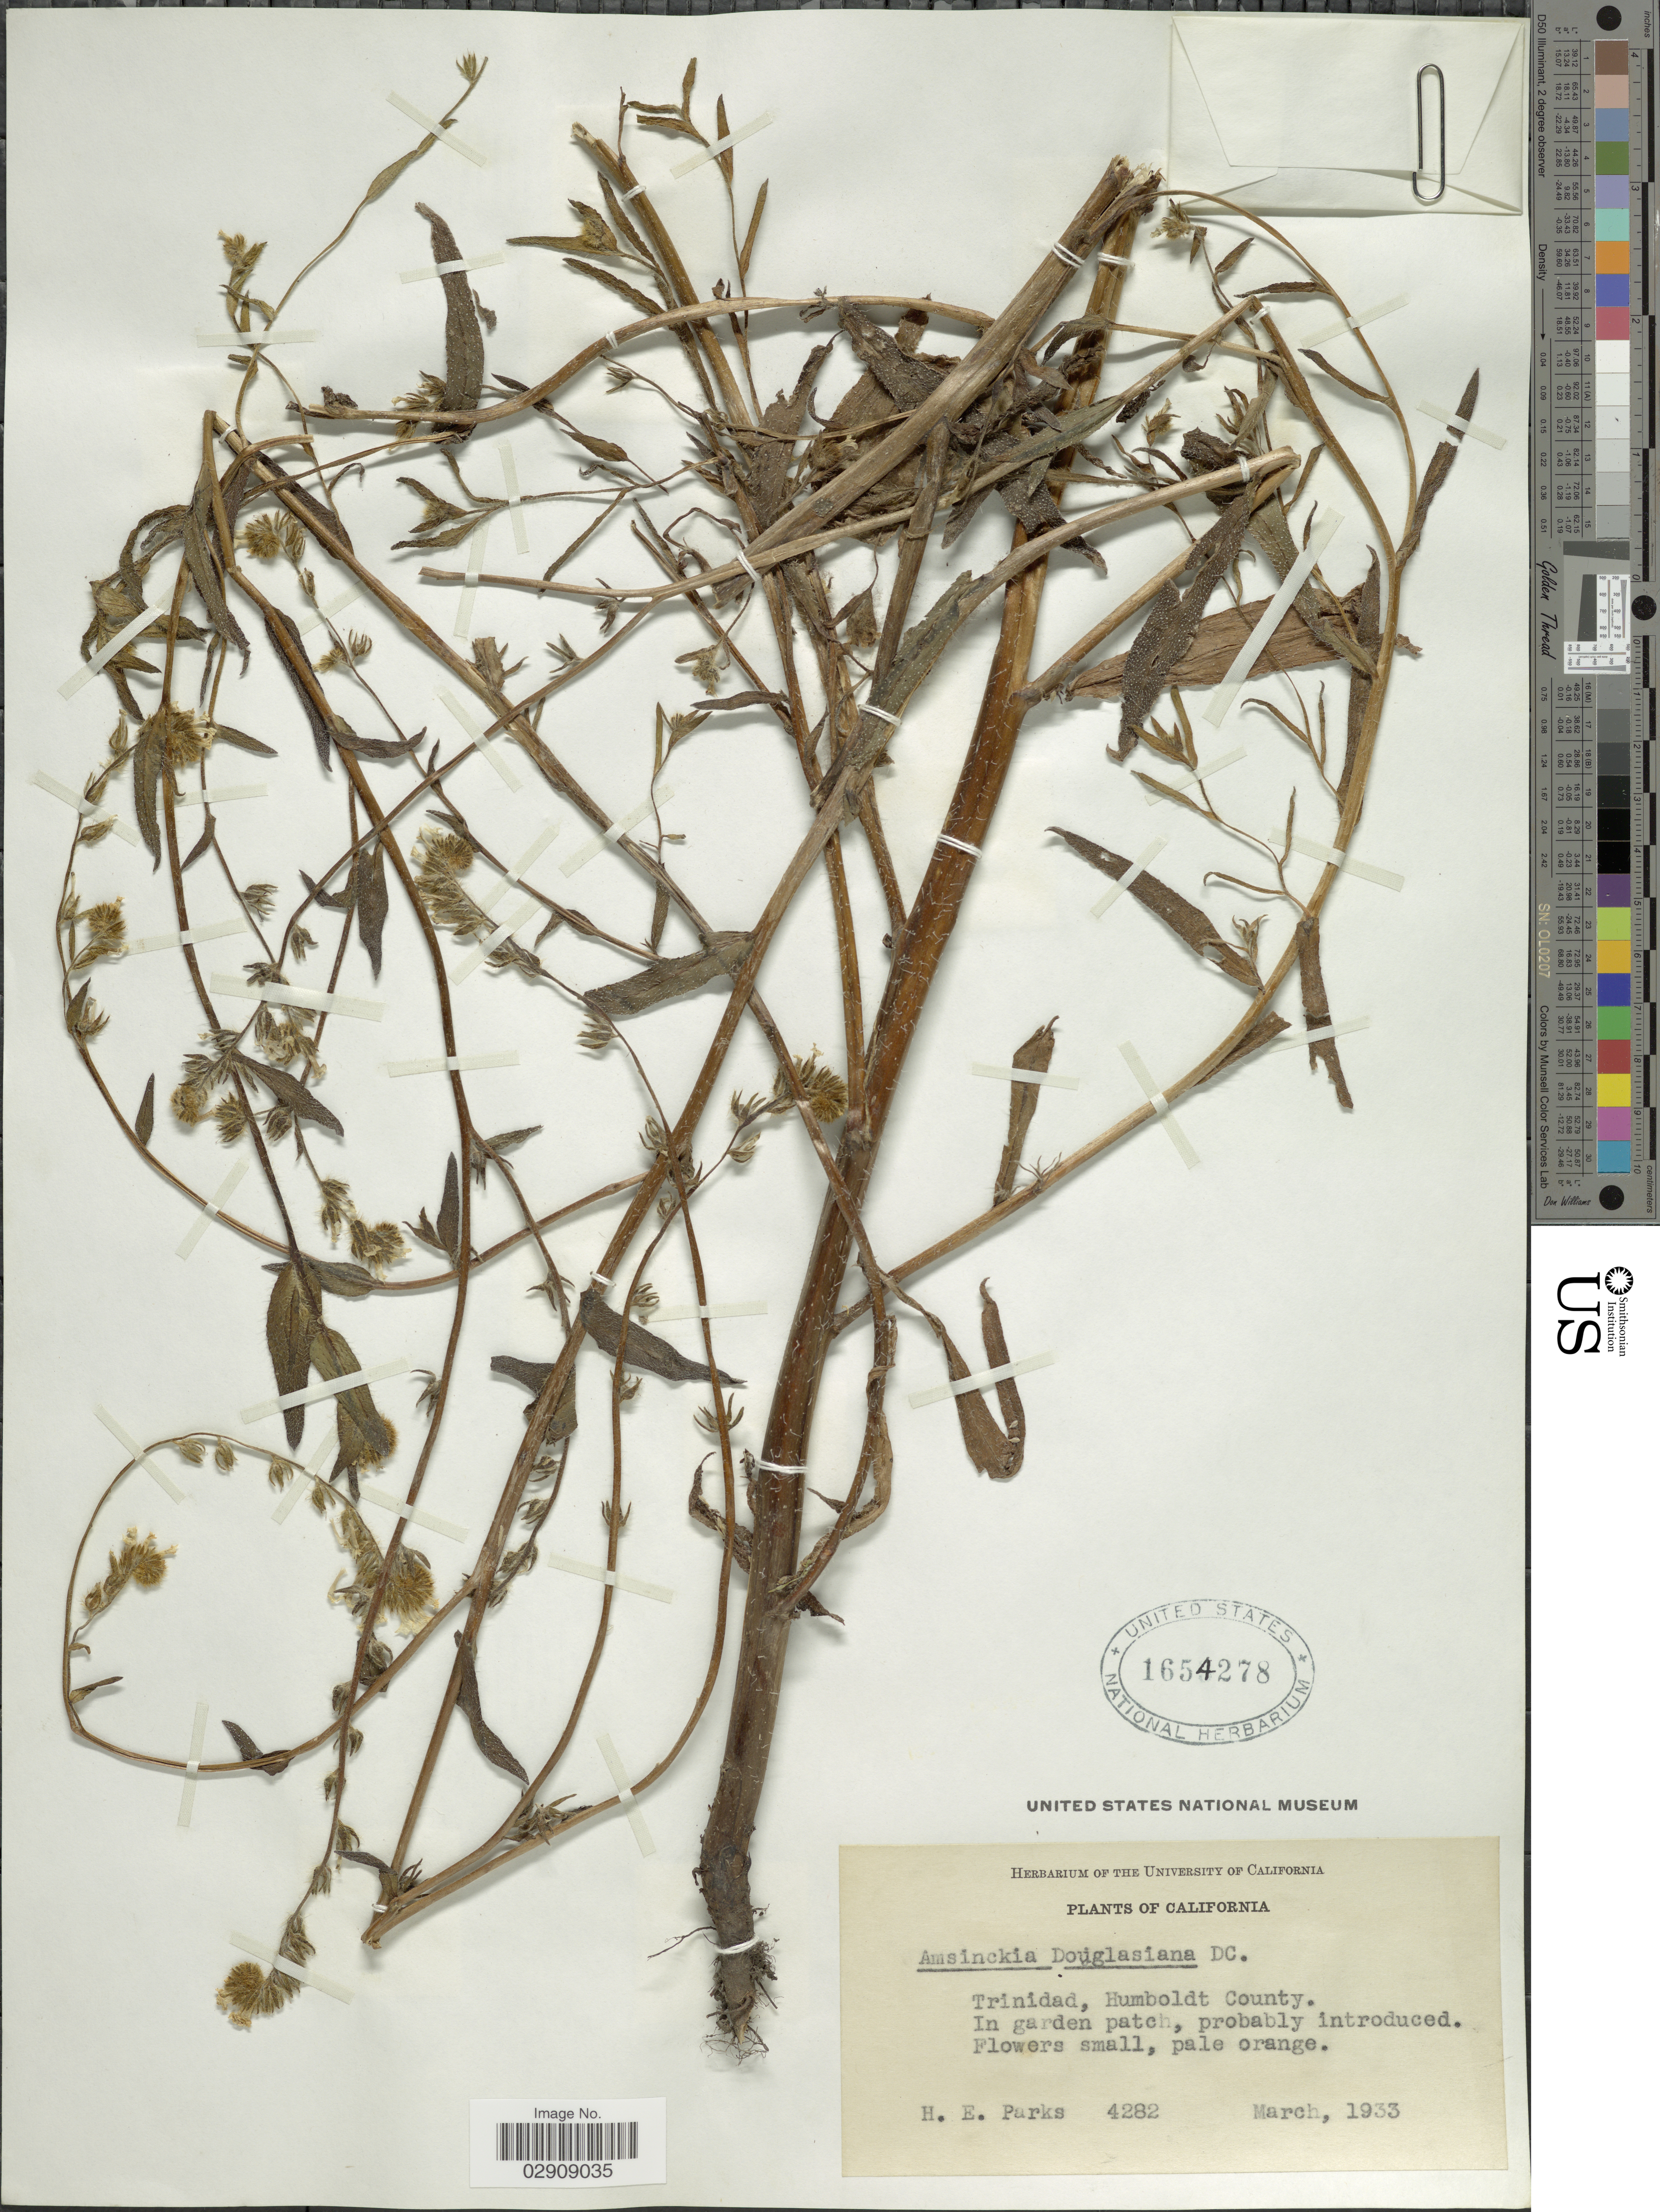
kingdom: Plantae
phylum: Tracheophyta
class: Magnoliopsida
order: Boraginales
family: Boraginaceae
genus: Amsinckia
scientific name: Amsinckia douglasiana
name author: A. DC.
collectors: H. E. Parks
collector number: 4282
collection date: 1933-03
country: United States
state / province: California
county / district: Humboldt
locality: Trinidad, Humboldt County. California.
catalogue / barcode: US 1654278